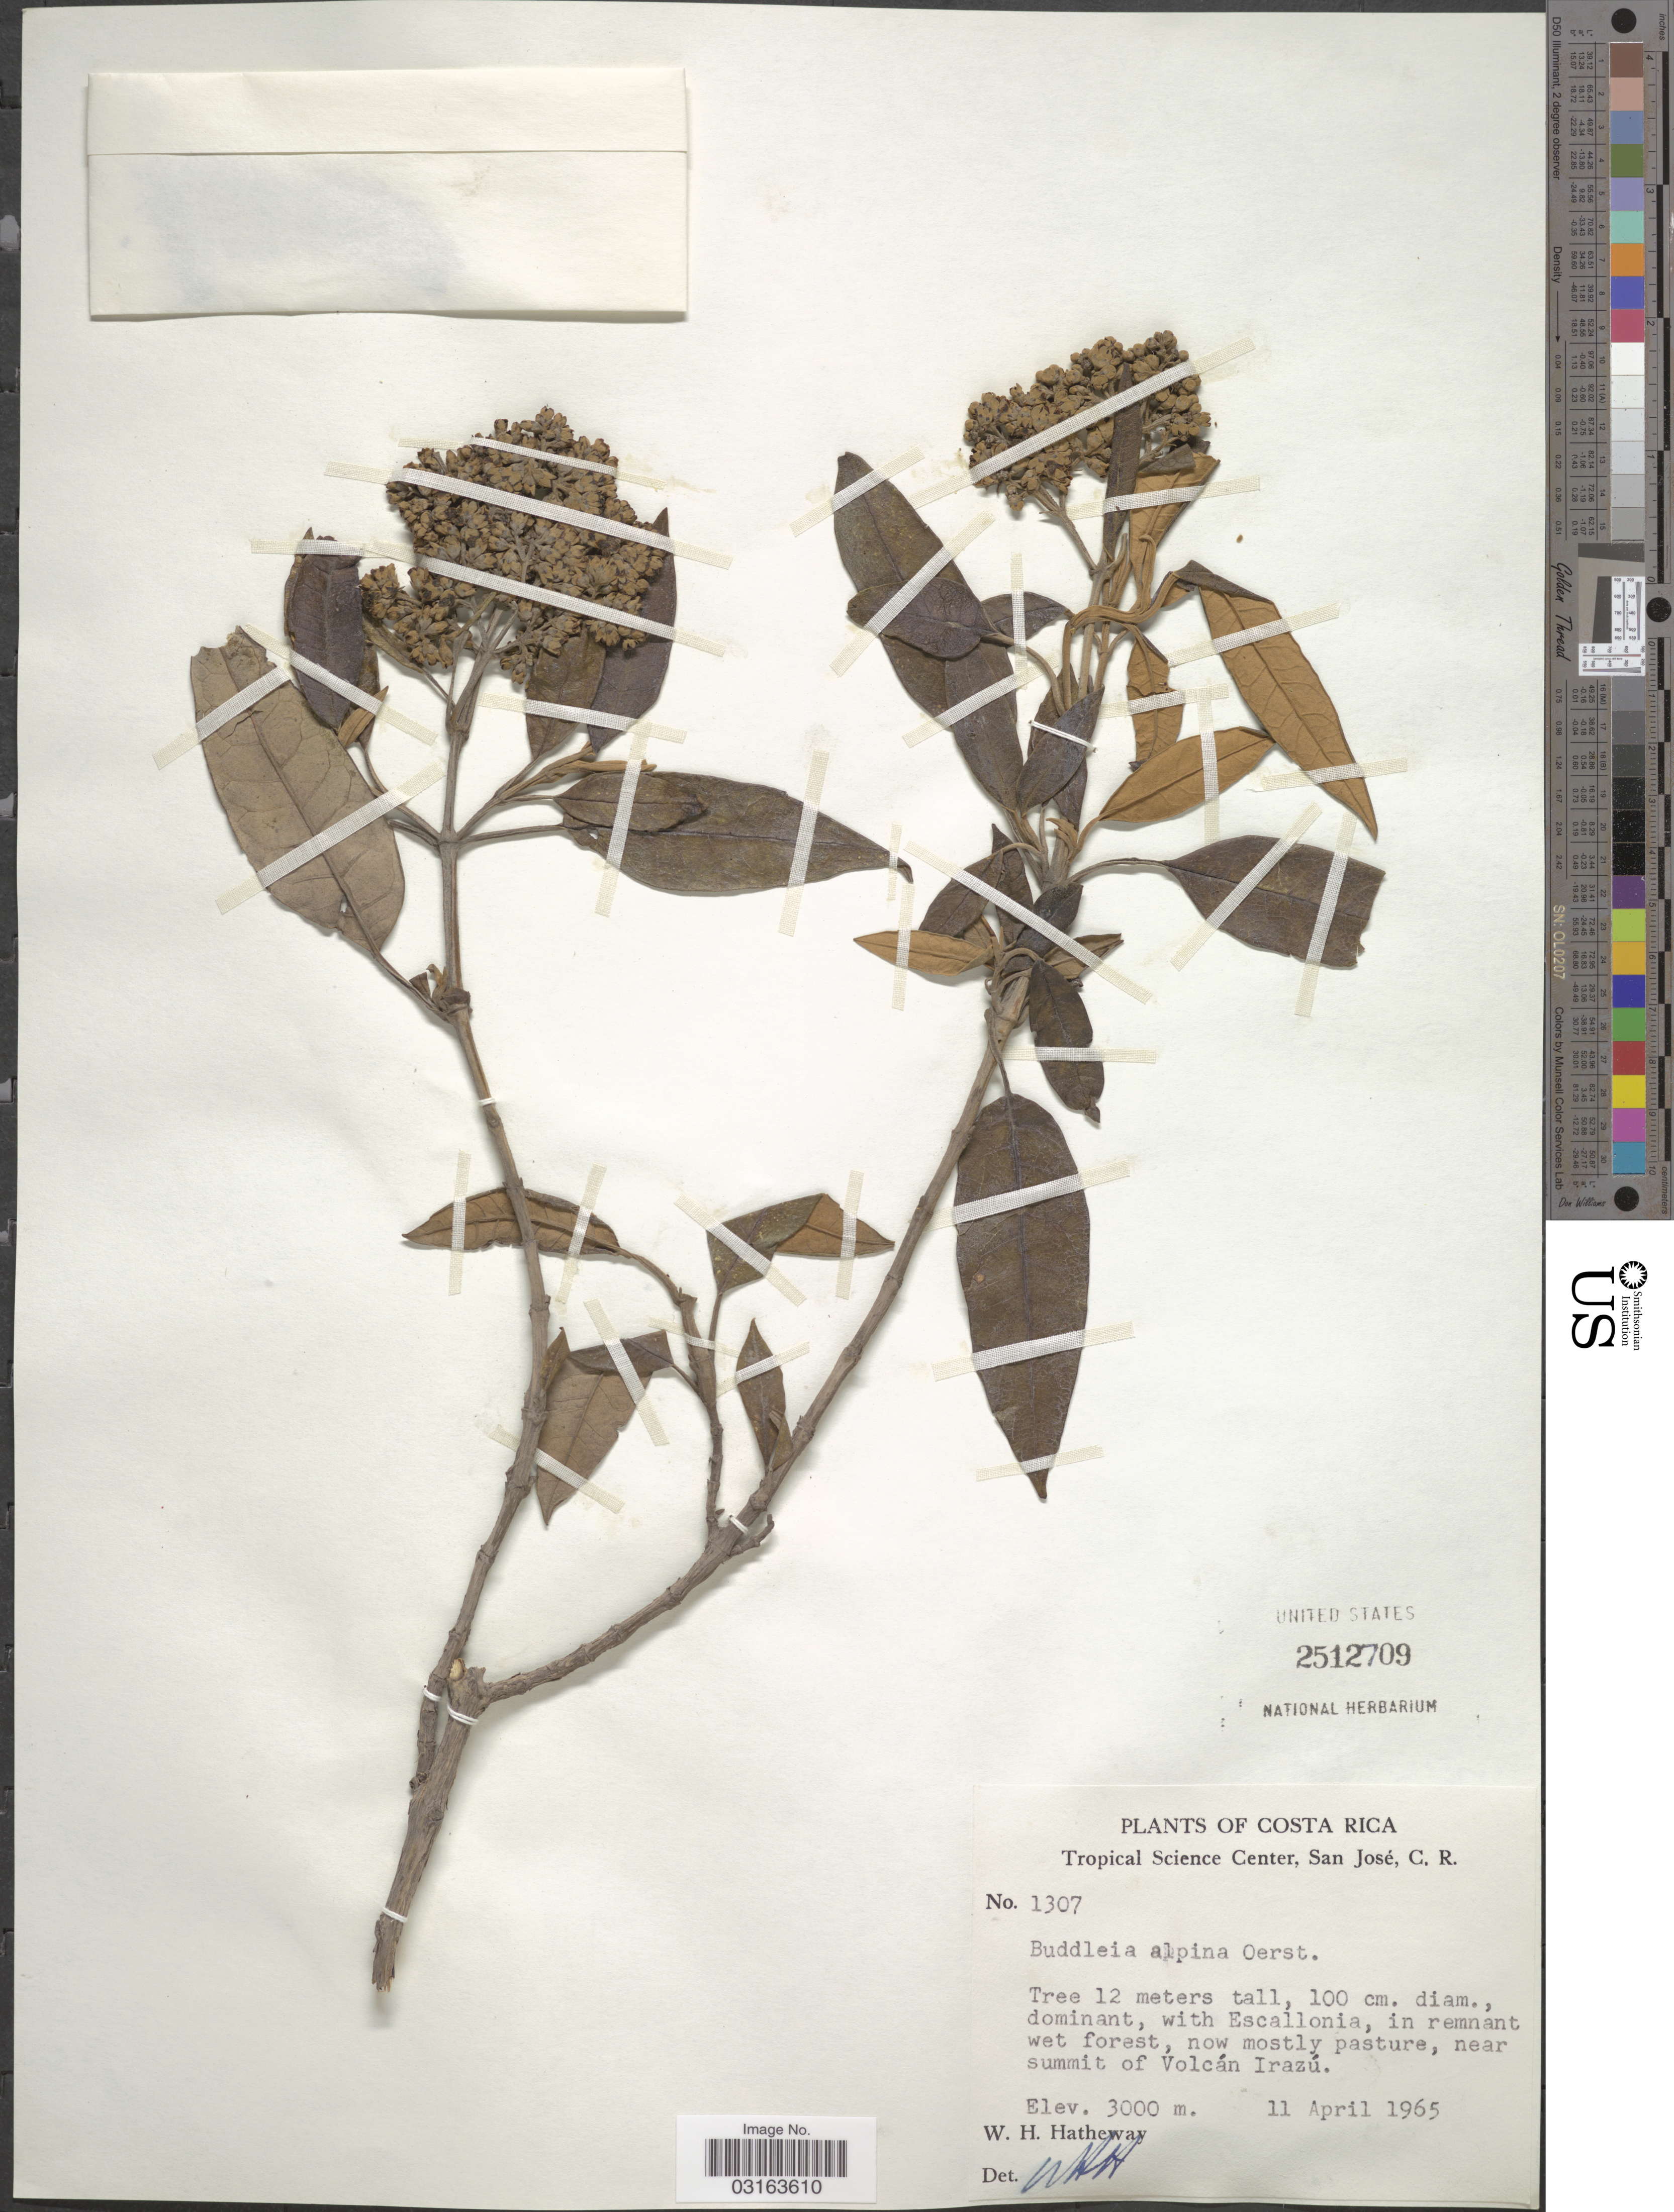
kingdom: Plantae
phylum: Tracheophyta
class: Magnoliopsida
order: Lamiales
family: Scrophulariaceae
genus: Buddleja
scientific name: Buddleja nitida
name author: Benth.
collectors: W. H. Hatheway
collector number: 1307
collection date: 1965-04-11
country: Costa Rica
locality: Near summit of Volcán Irazú.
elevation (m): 3000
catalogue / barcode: US 2512709